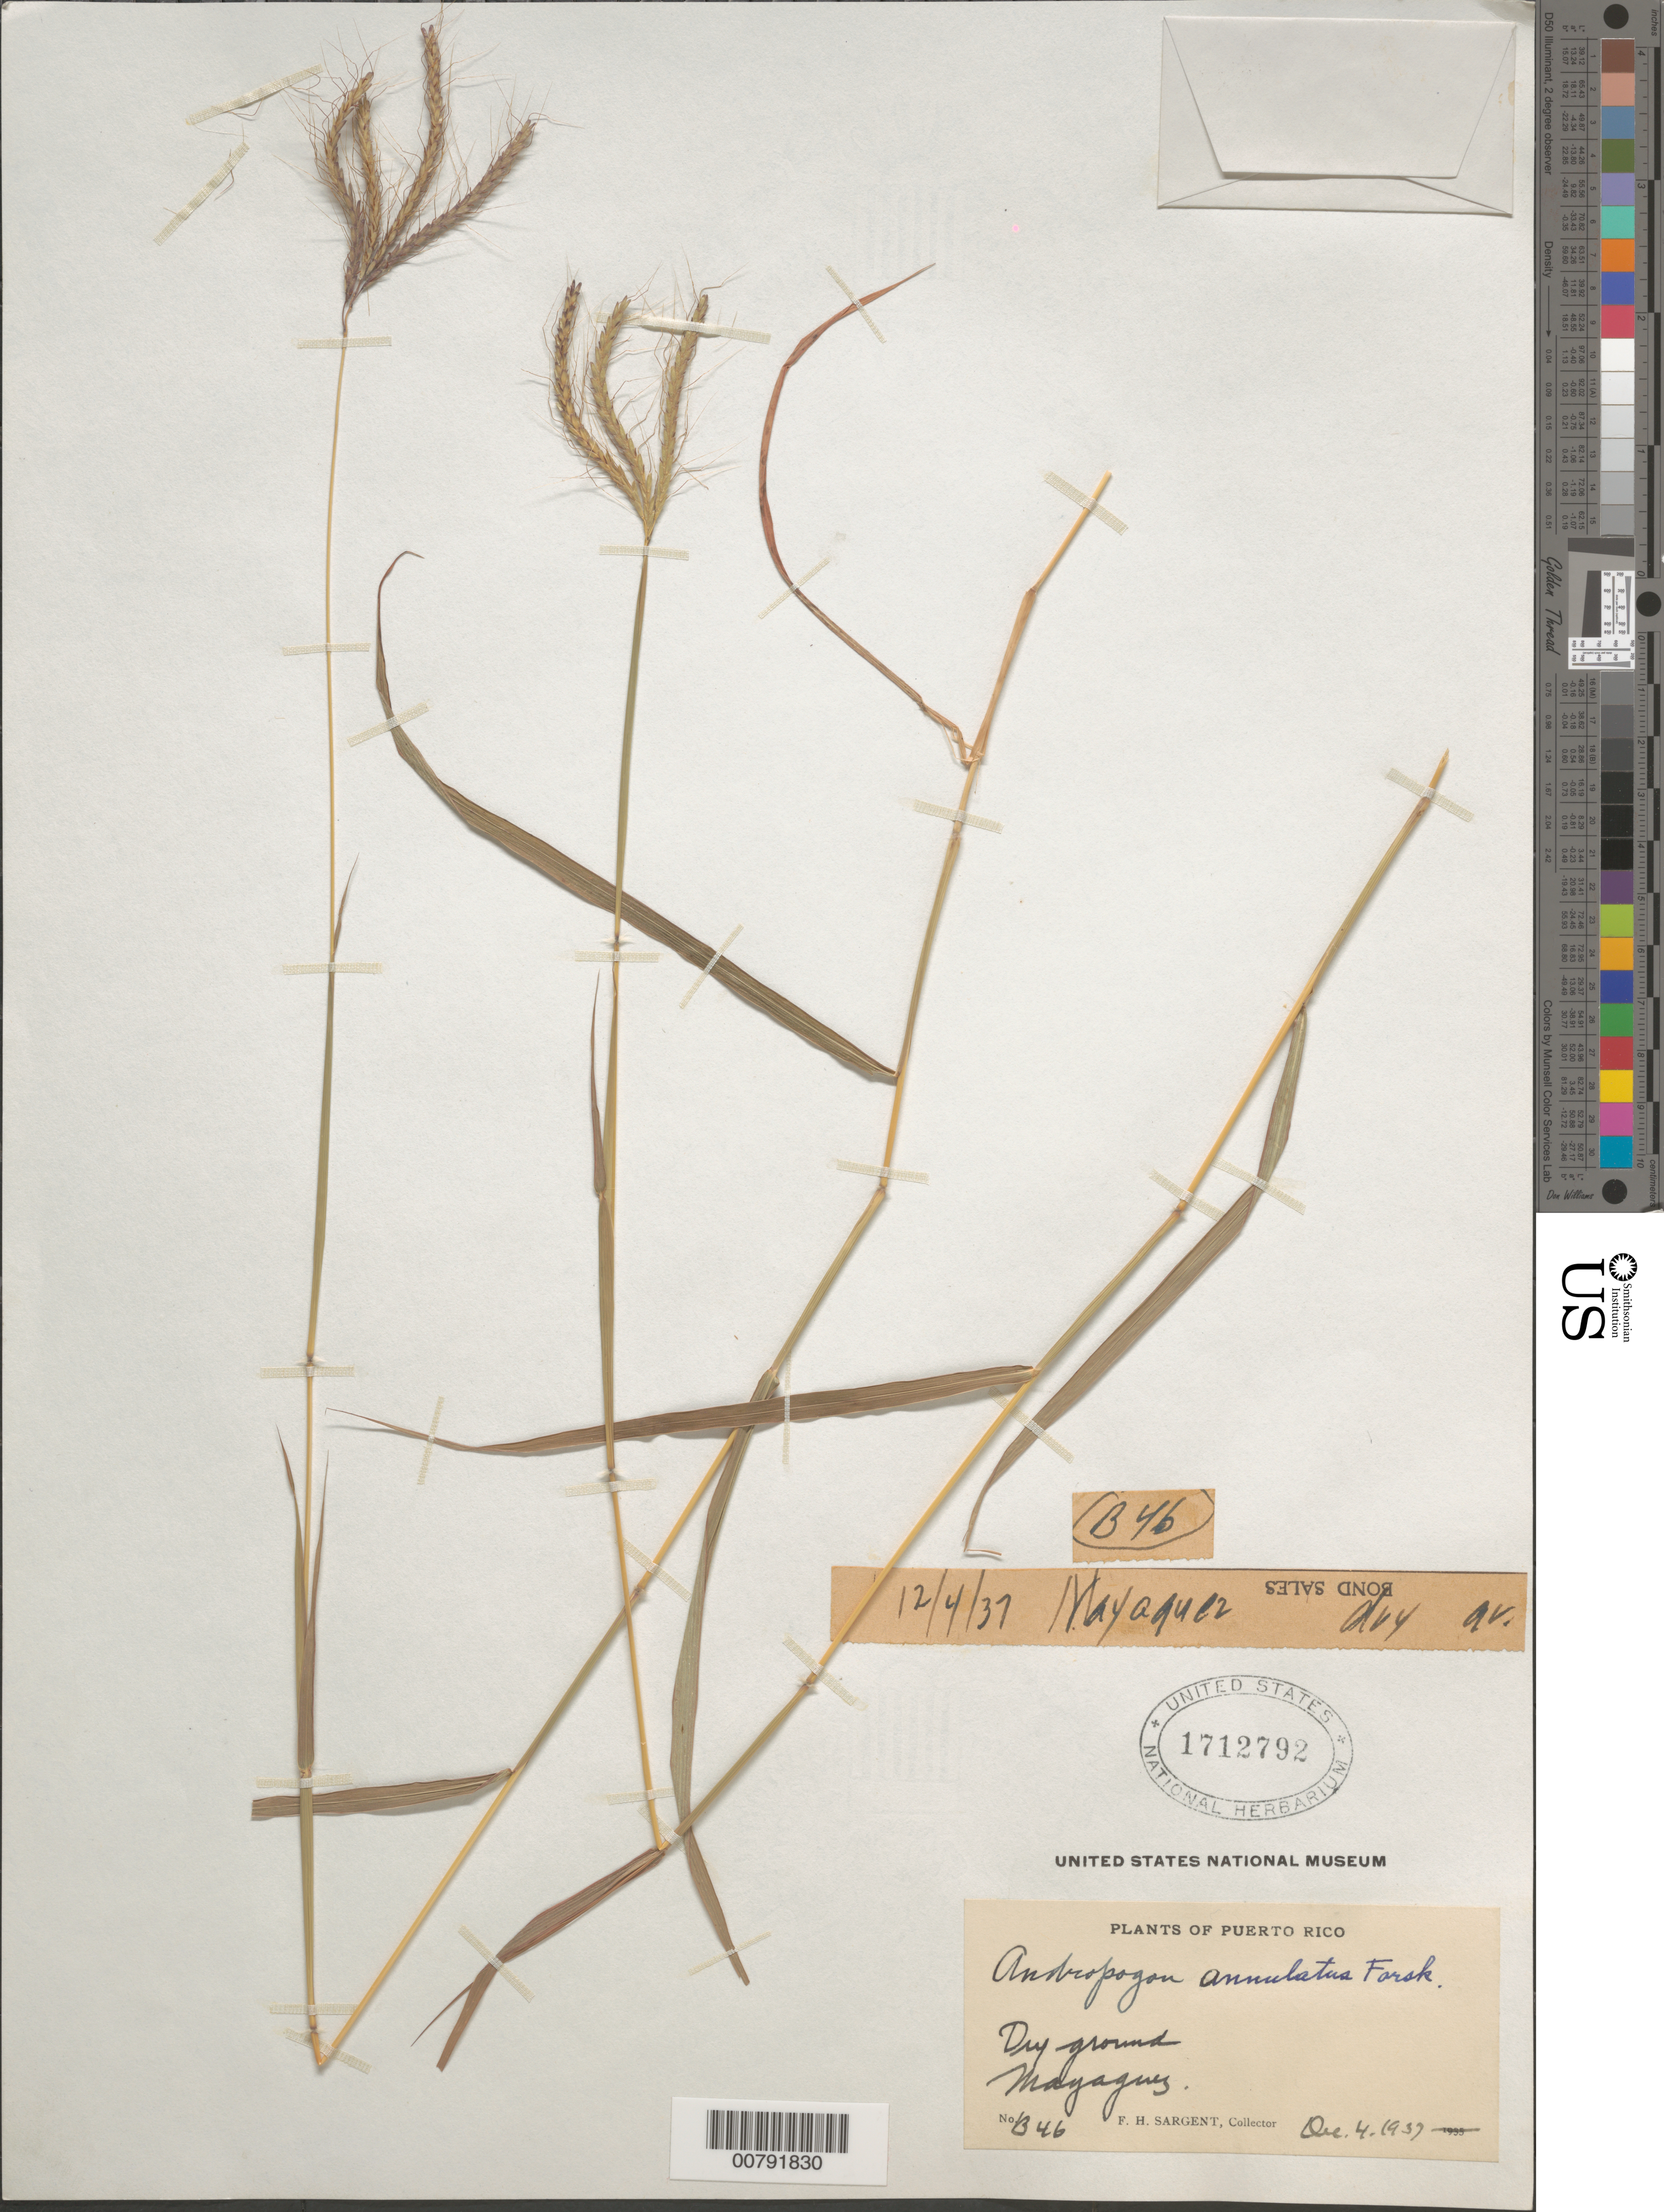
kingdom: Plantae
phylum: Tracheophyta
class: Liliopsida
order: Poales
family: Poaceae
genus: Dichanthium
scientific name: Dichanthium annulatum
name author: (Forssk.) Stapf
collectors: F. H. Sargent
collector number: B46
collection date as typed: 04 Dec 1937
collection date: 1937-12-04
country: Puerto Rico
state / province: Mayagüez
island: Puerto Rico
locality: Mayaguez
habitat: Dry ground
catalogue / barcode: US 1712792